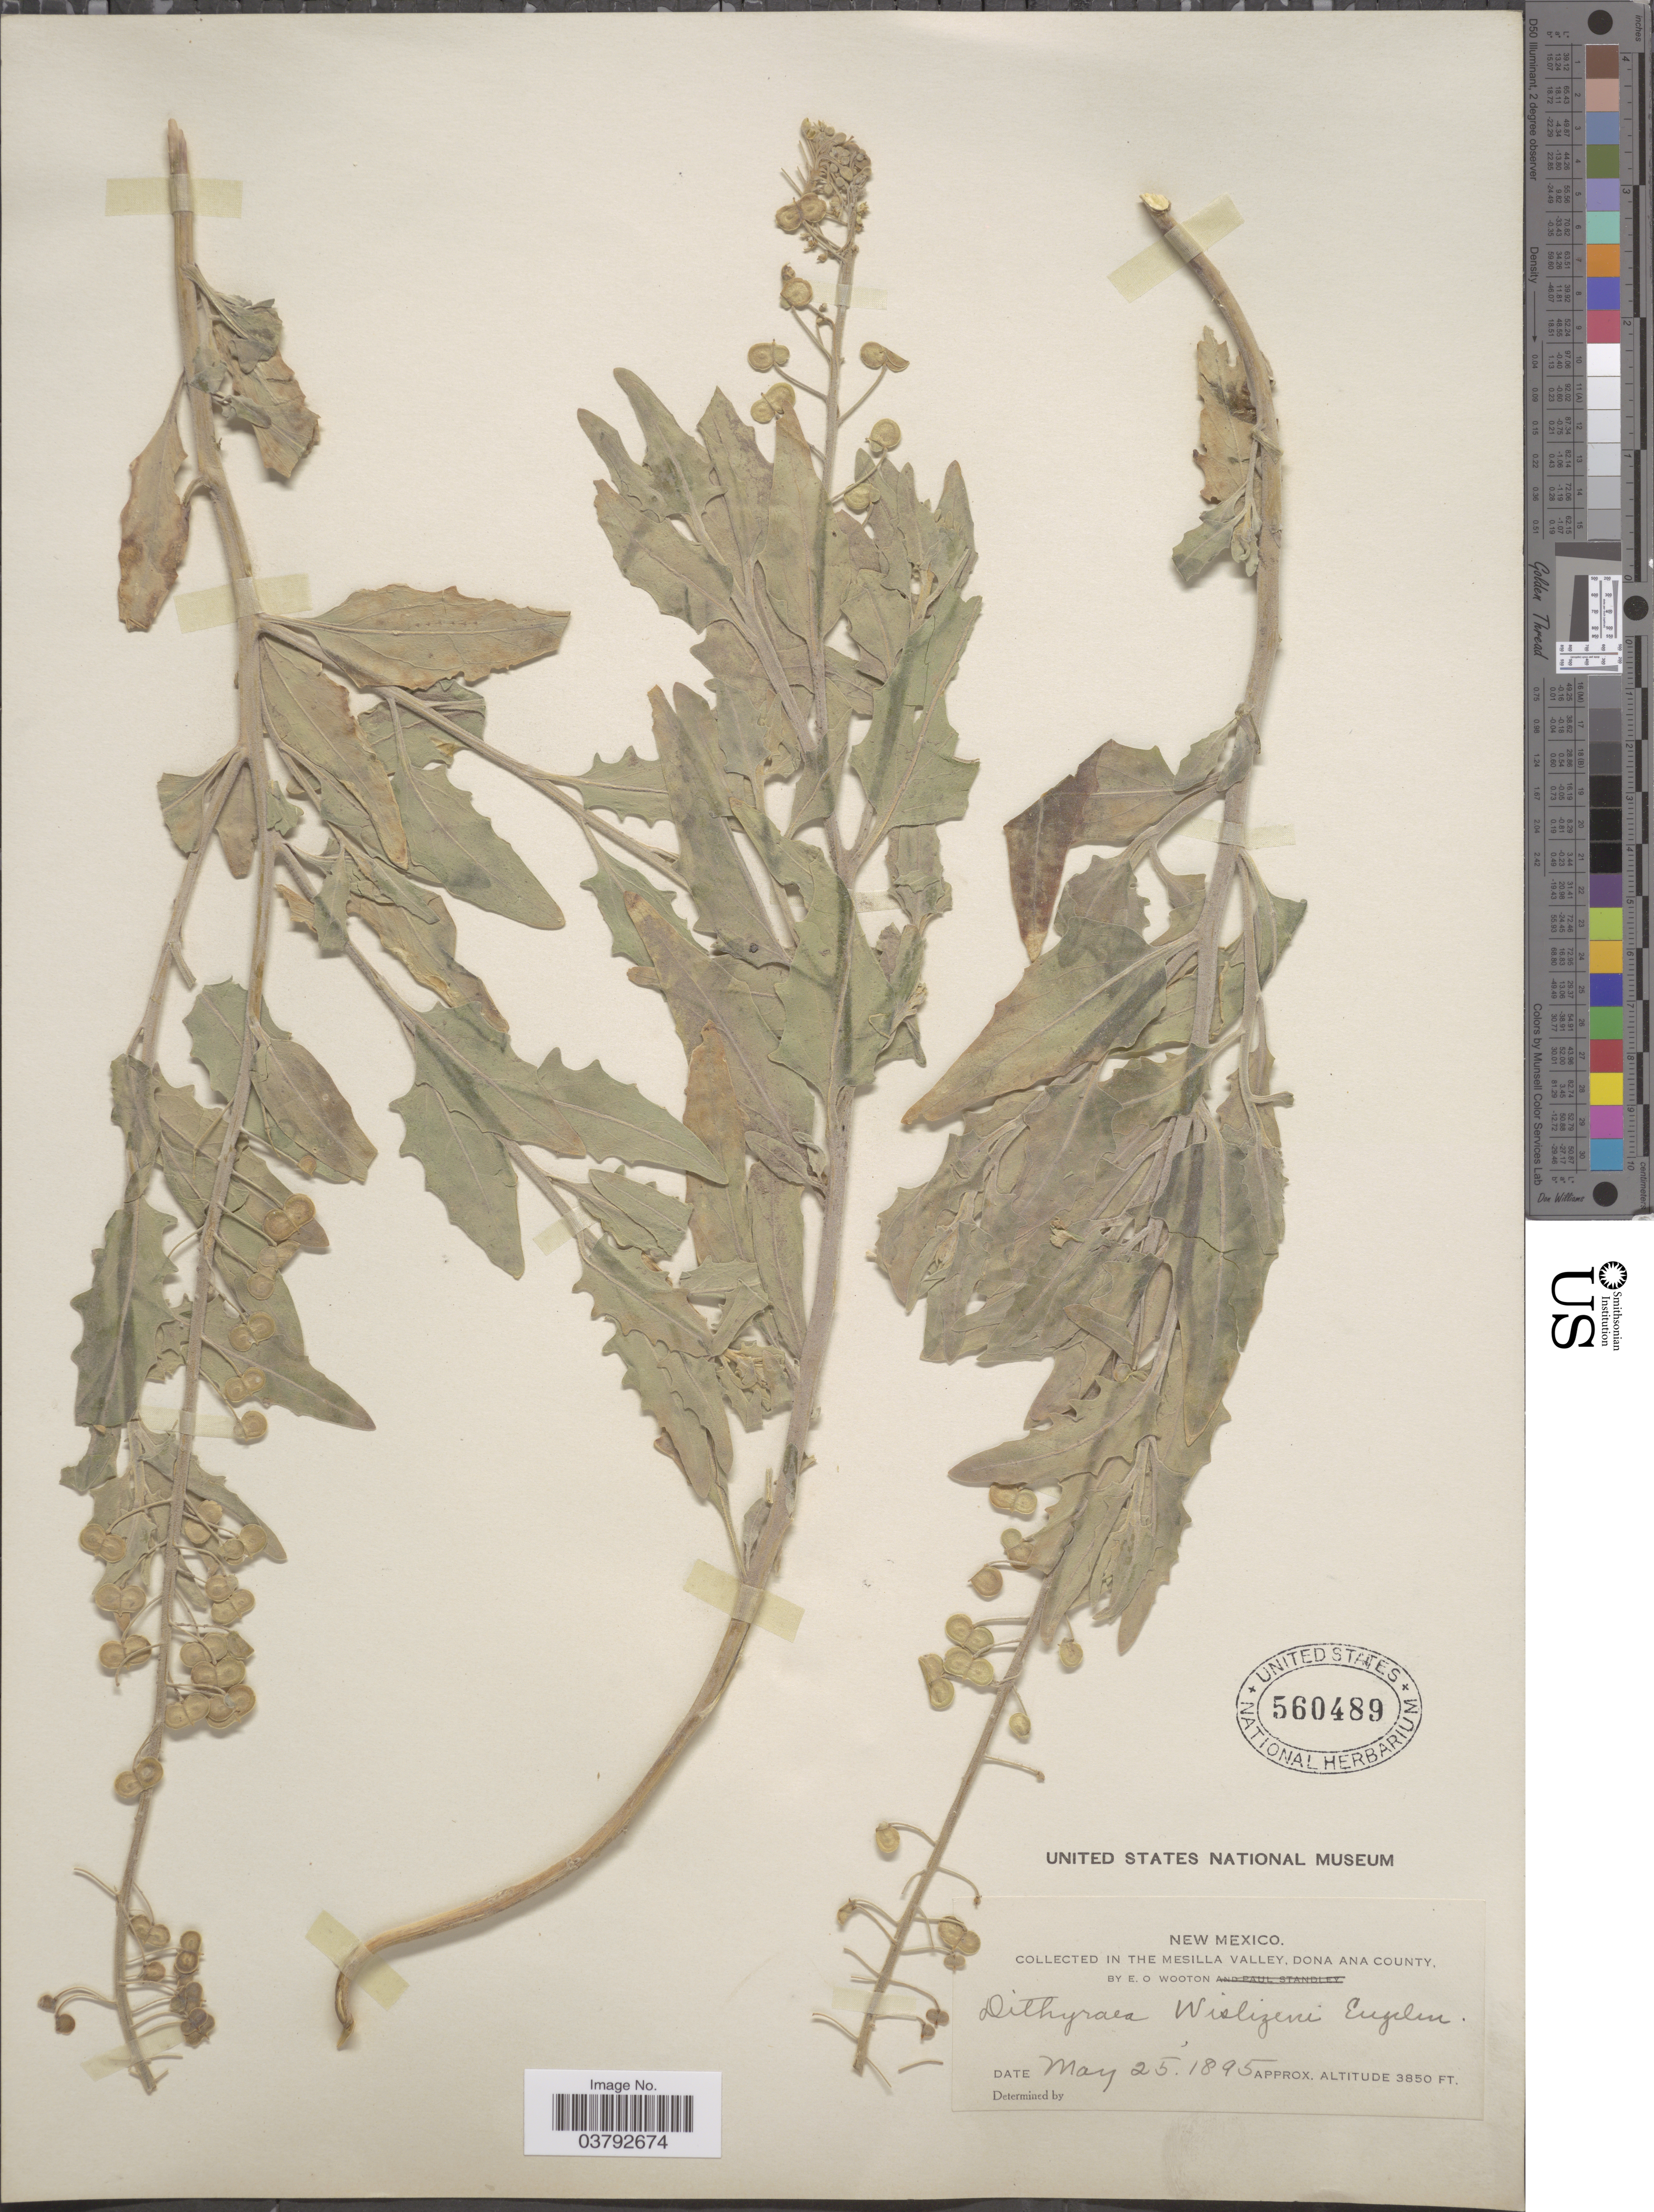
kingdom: Plantae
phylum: Tracheophyta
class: Magnoliopsida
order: Brassicales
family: Brassicaceae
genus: Dithyrea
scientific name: Dithyrea wislizeni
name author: Engelm.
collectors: E. O. Wooton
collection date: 1895-05-25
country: United States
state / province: New Mexico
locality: The Mesilla Valley, Dona Ana County.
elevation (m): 1173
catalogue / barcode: US 560489